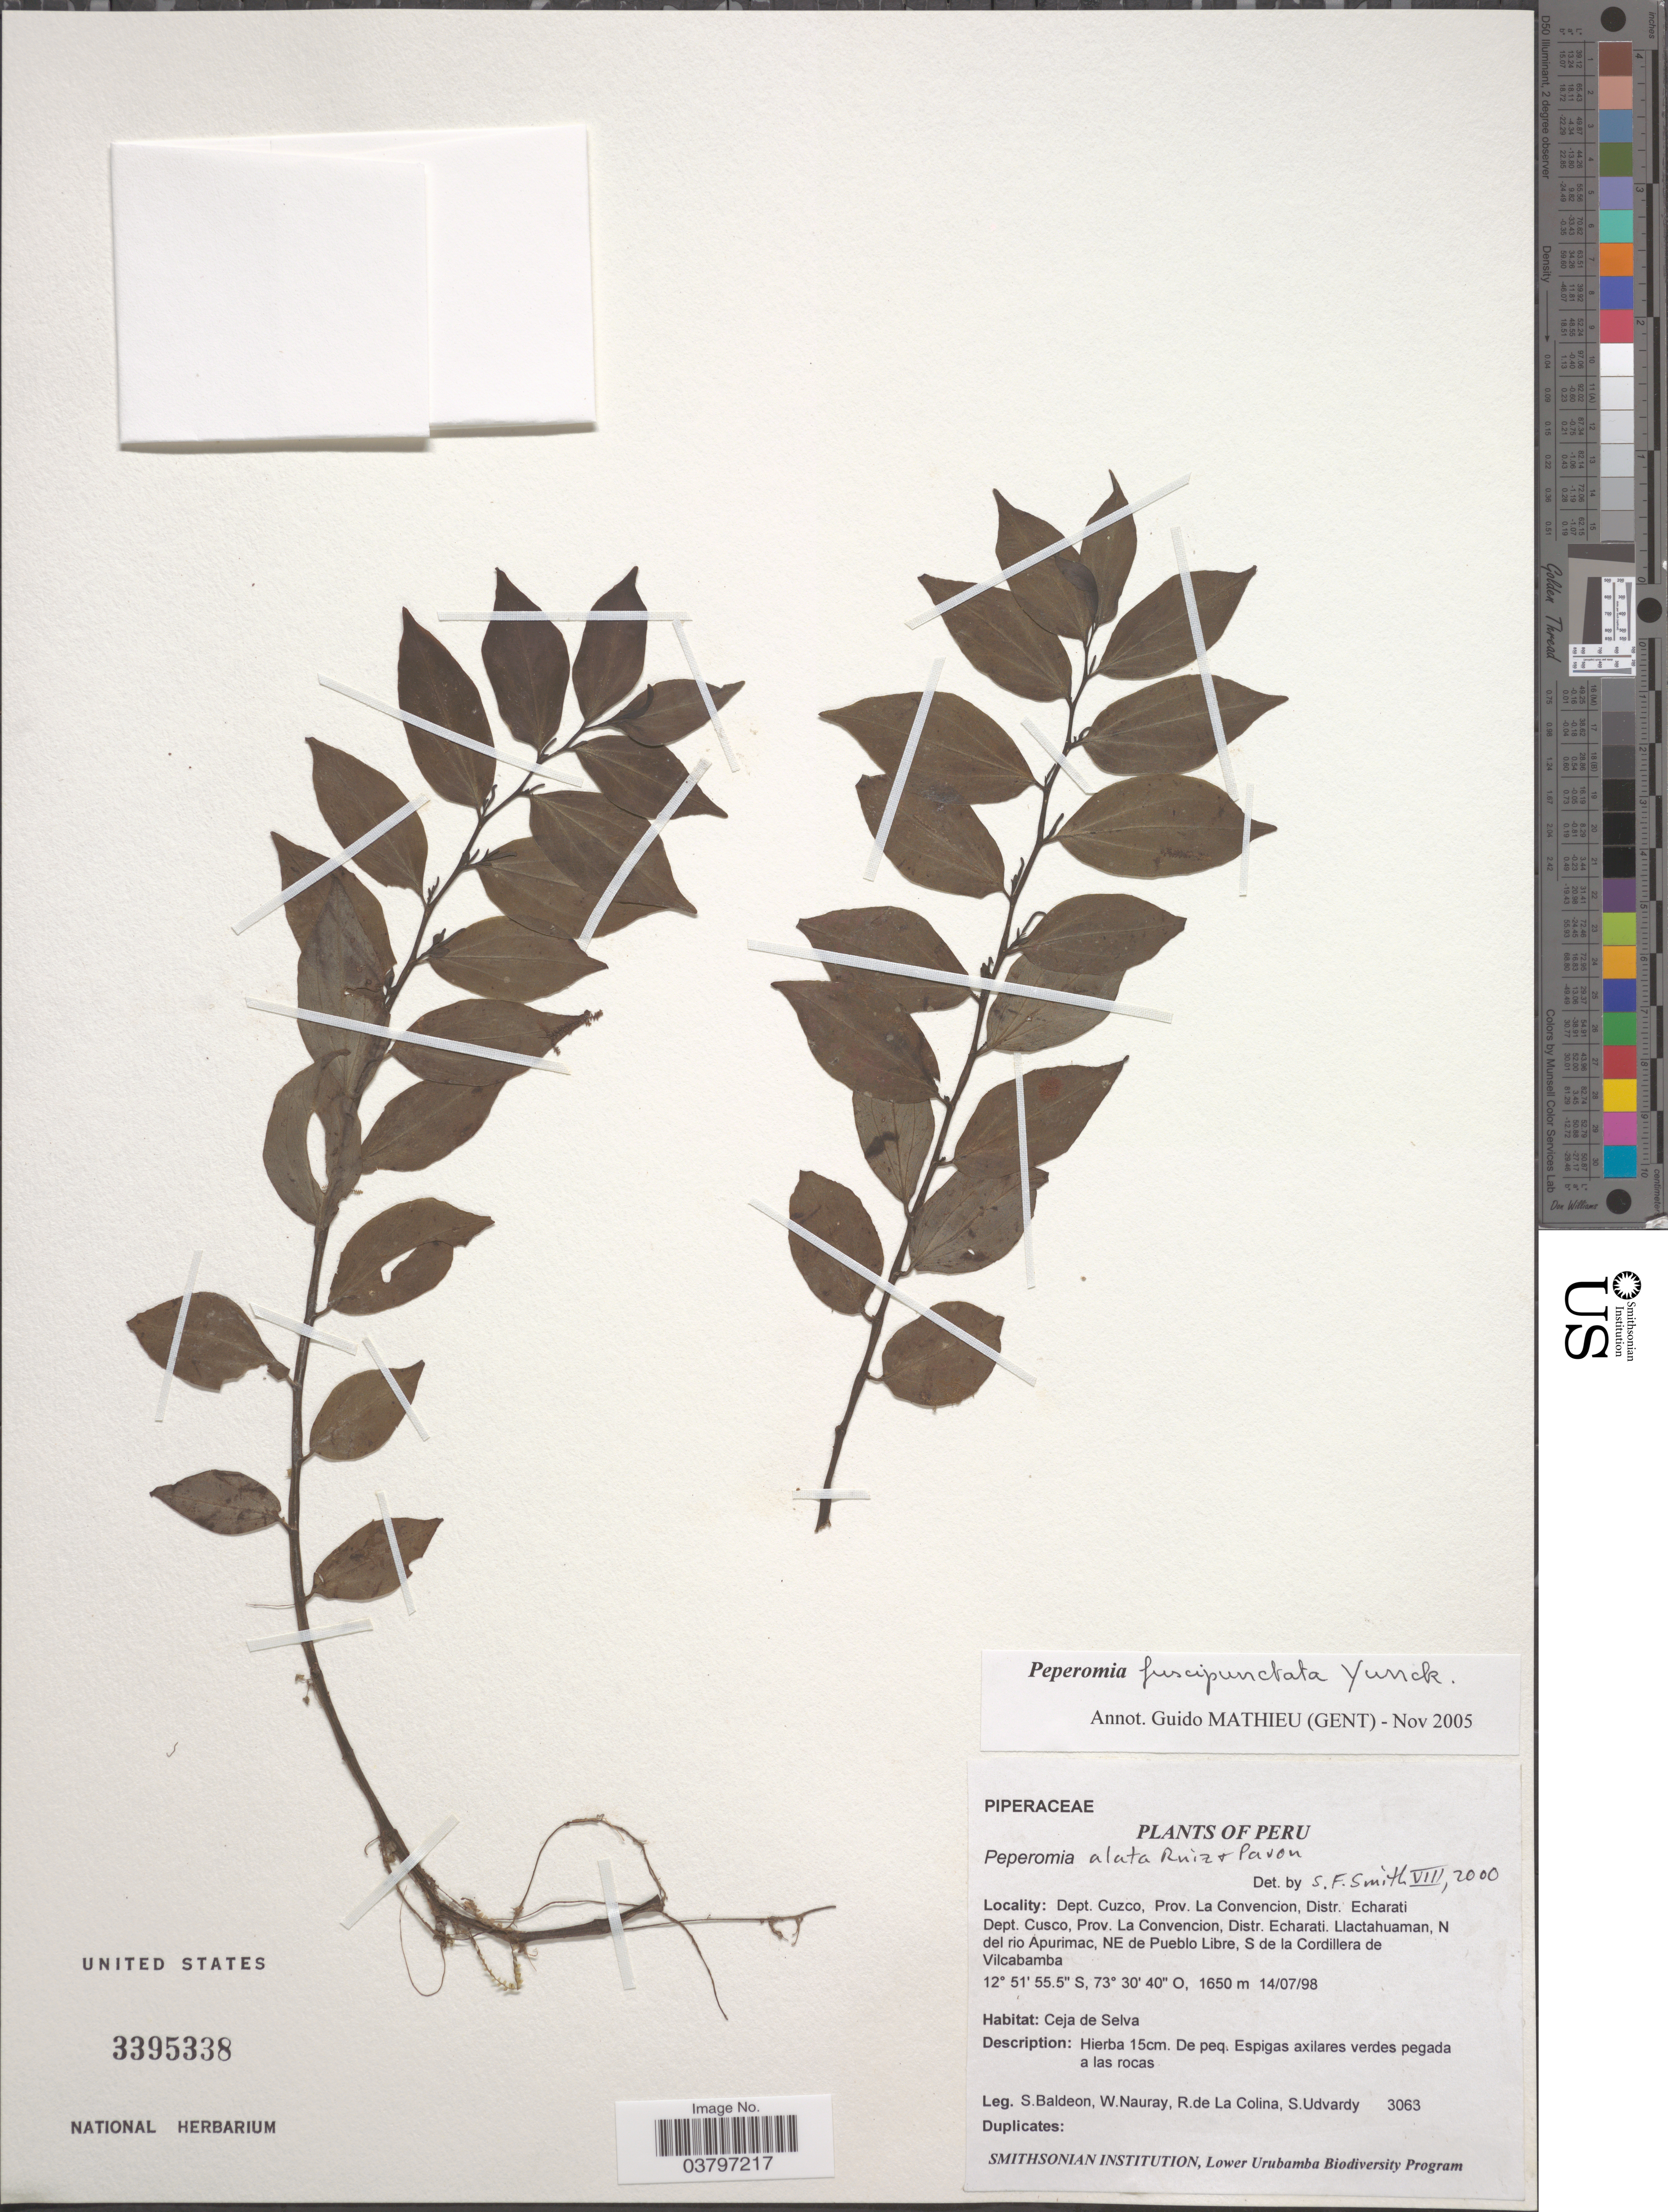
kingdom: Plantae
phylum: Tracheophyta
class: Magnoliopsida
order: Piperales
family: Piperaceae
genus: Peperomia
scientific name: Peperomia fuscipunctata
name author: Yunck.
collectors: S. Baldeon, W. Nauray, R. de La Colina & S. Udvardy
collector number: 3063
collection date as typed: Transcribed d/m/y: 14/7/98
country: Peru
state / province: Cusco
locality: Dept. Cuzco. Prov. La Convencion, Distr. Echarti. Llactahuaman, N del rio Apurimac, NE de Pueblo Libre, S de la Cordillera de Vilcabamba.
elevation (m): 1650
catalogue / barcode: US 3395338